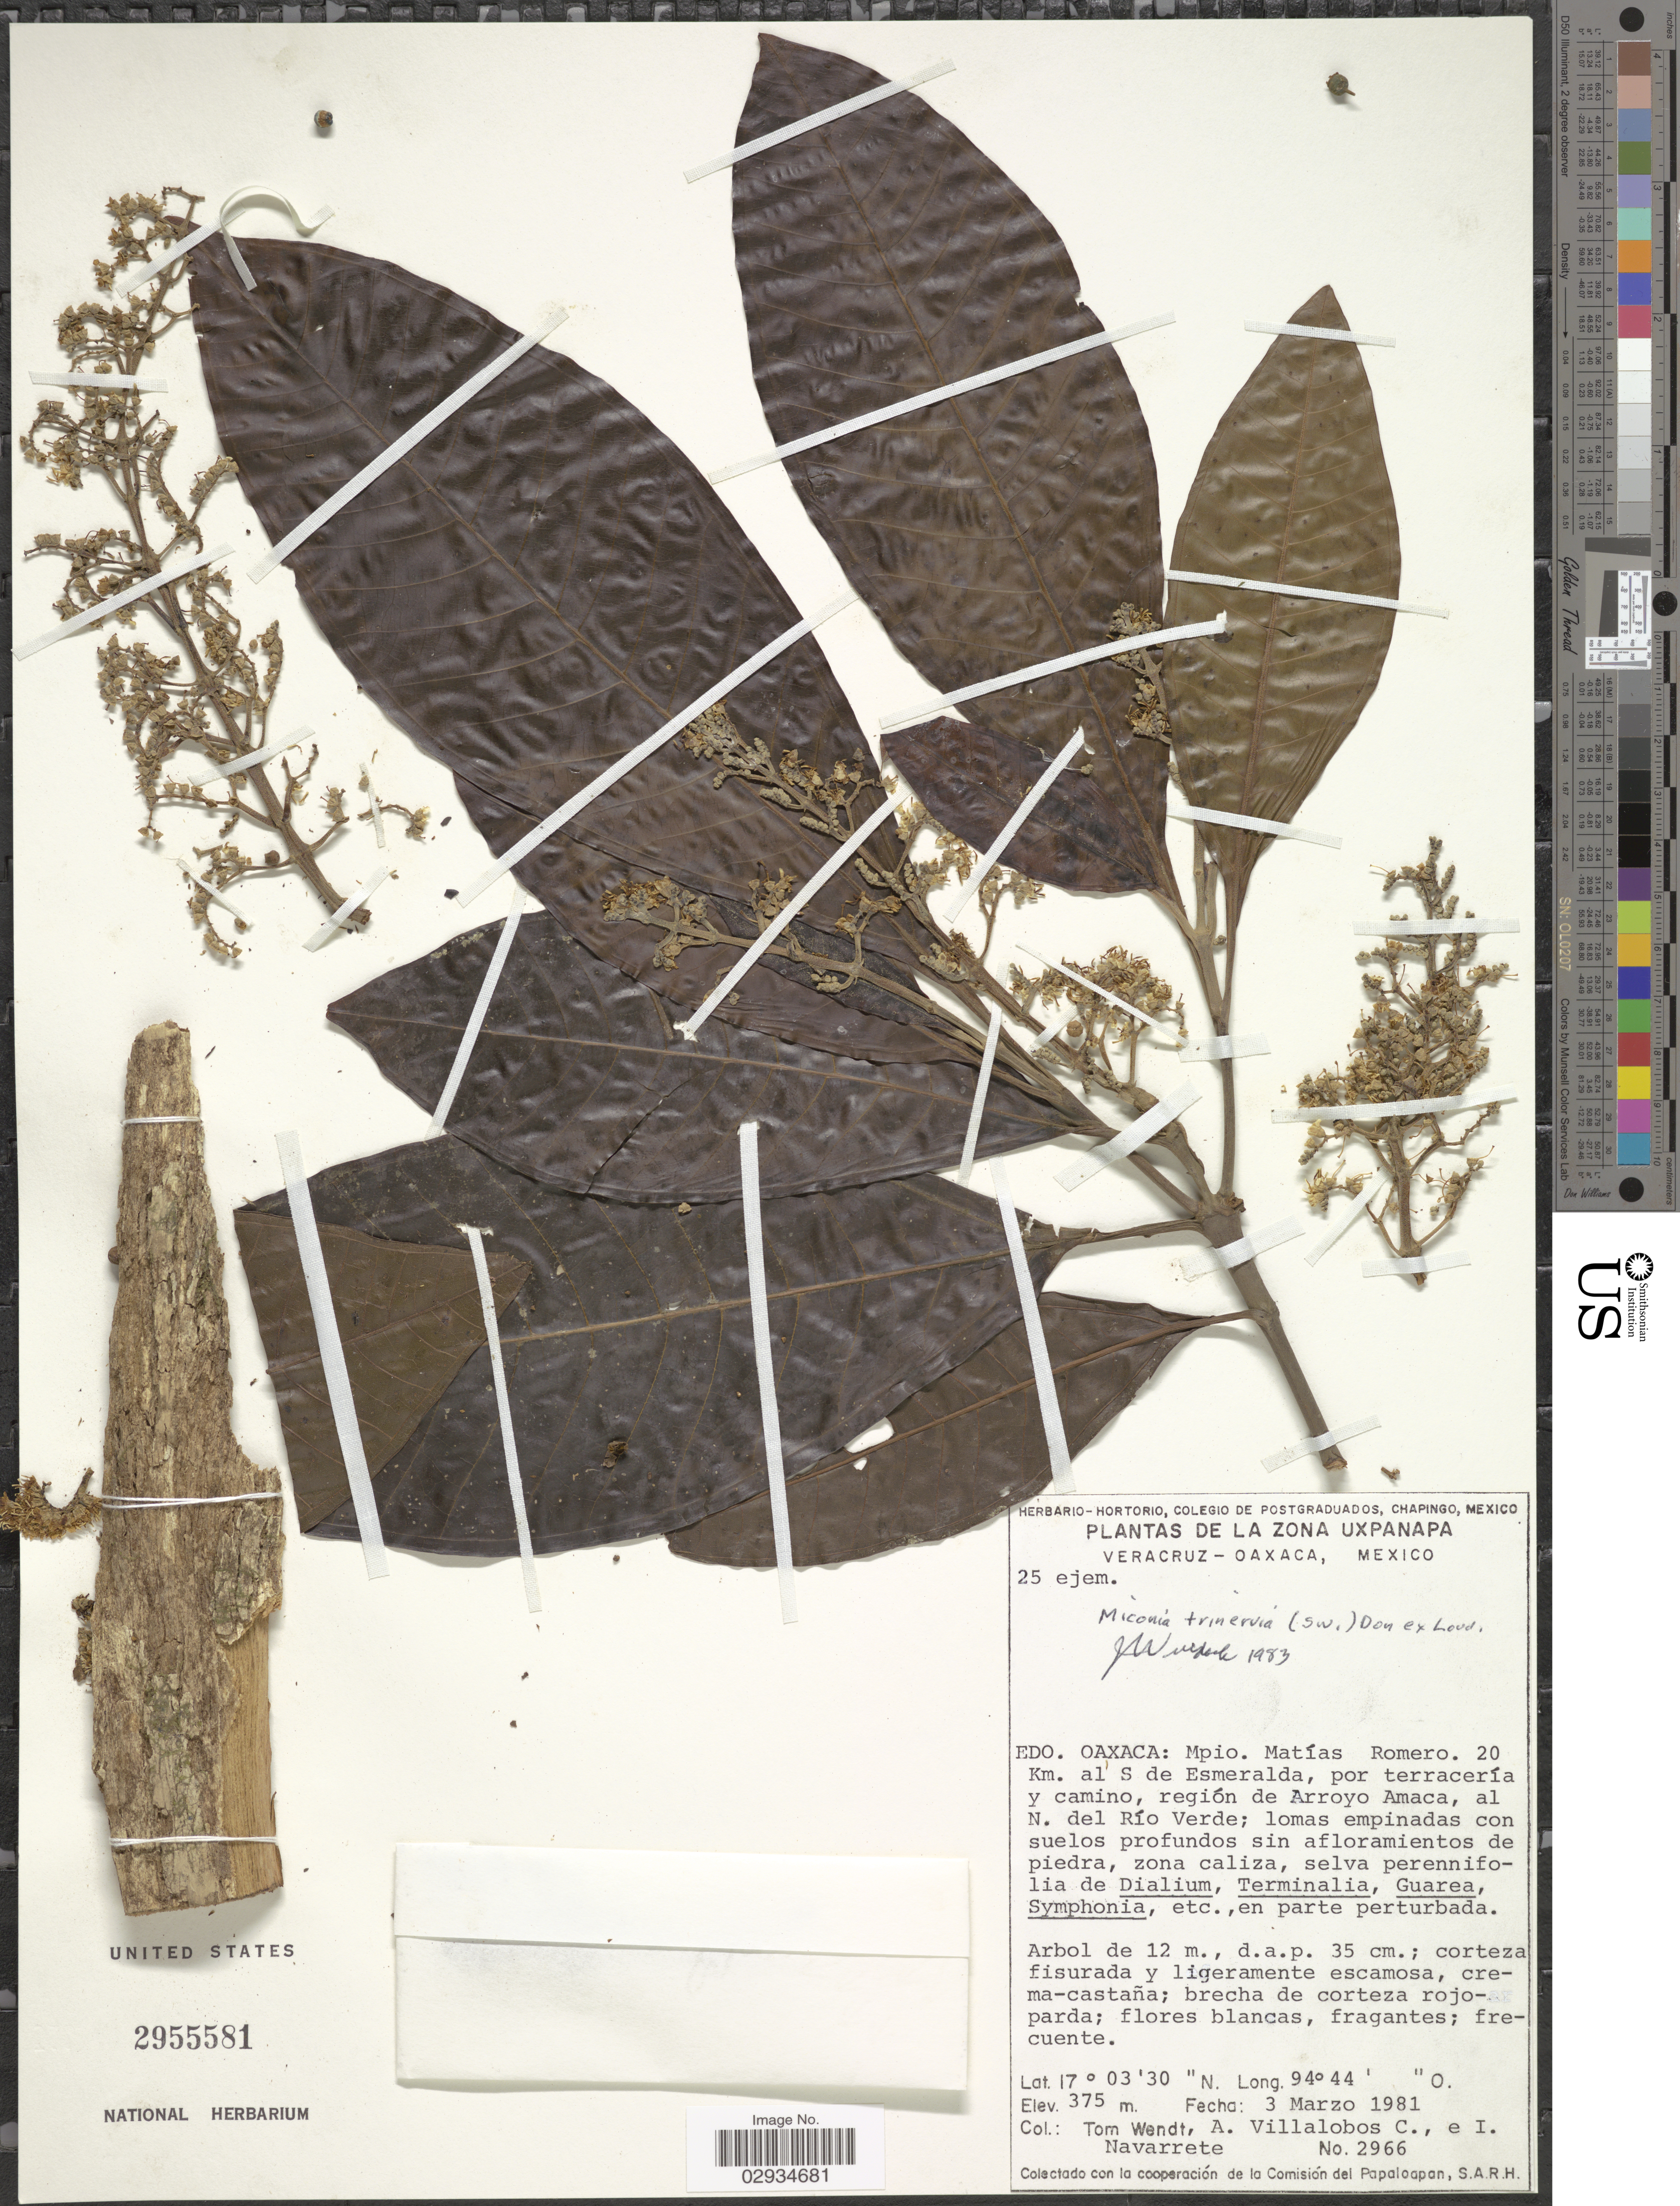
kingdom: Plantae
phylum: Tracheophyta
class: Magnoliopsida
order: Myrtales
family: Melastomataceae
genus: Miconia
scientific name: Miconia trinervia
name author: (Sw.) D. Don ex Loudon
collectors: T. L. Wendt, A. Villalobos C. & I. Navarrete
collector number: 2966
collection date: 1981-03-03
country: Mexico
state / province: Oaxaca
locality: Mpio. Matías Romero. 20 Km. al S de Esmeralda, por terracería y camino, región de Arroyo Amaca, al N. del Río Verde.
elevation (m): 375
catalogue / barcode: US 2955581